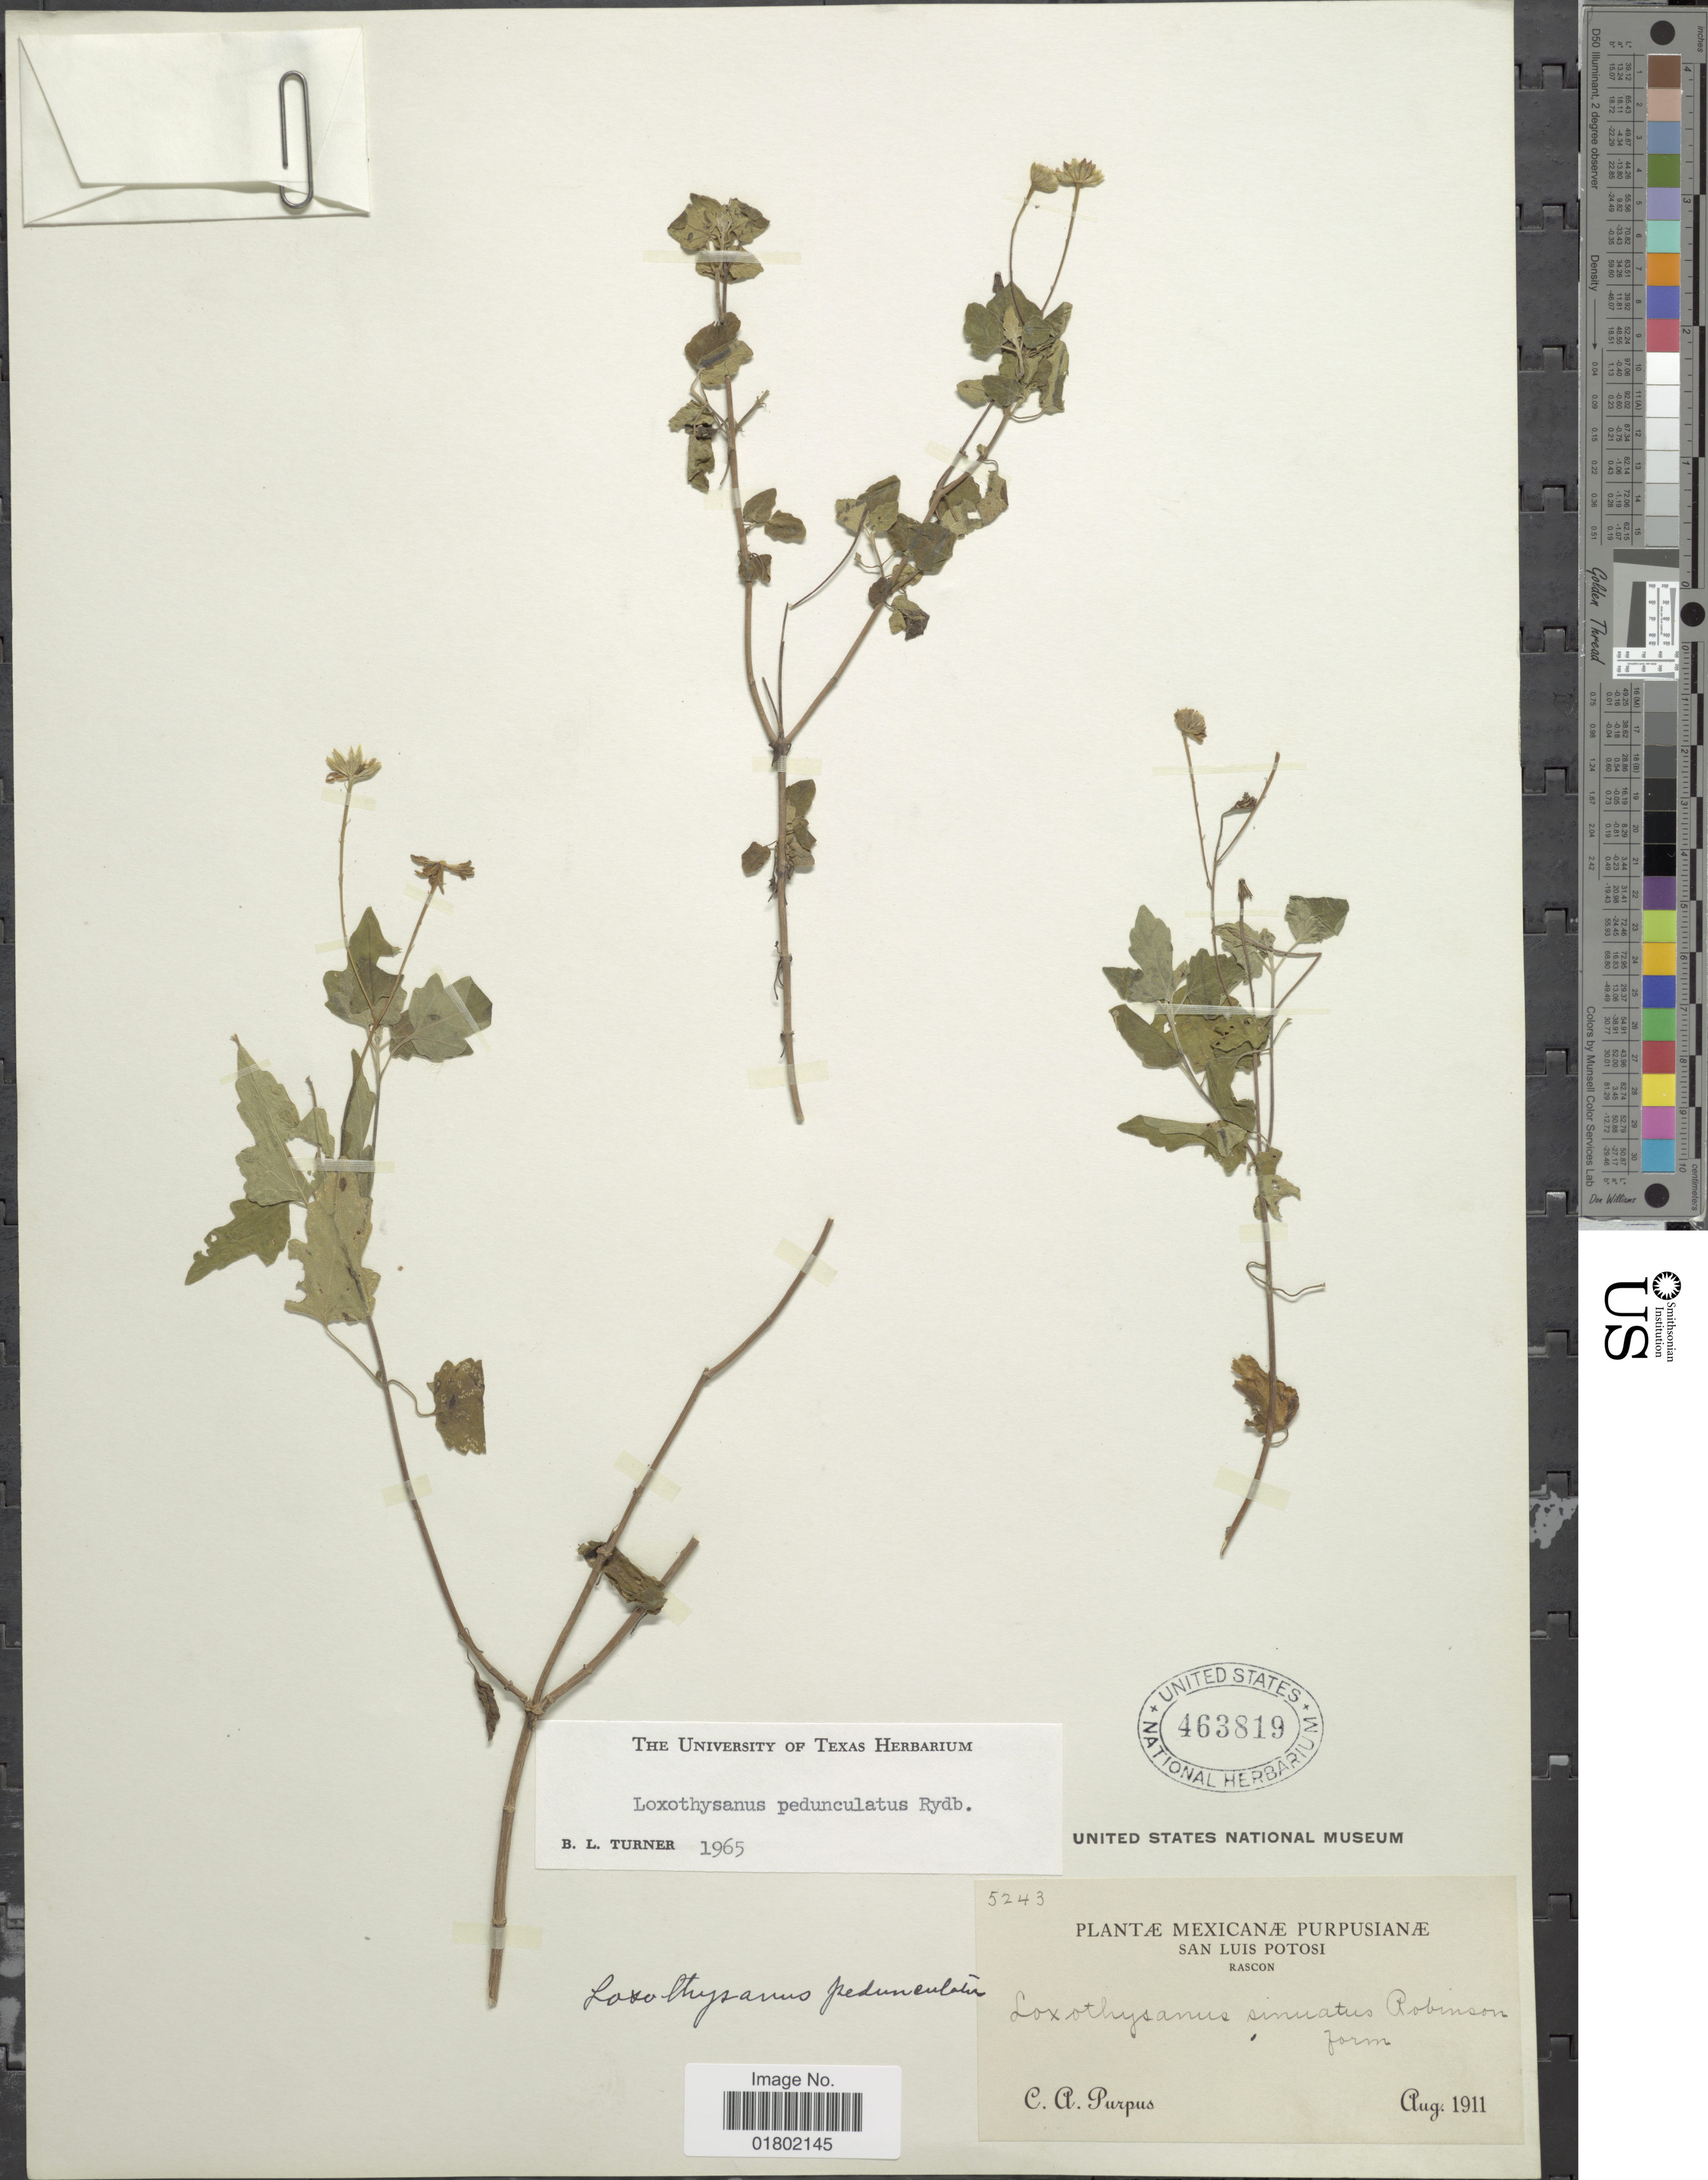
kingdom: Plantae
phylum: Tracheophyta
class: Magnoliopsida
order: Asterales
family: Asteraceae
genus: Loxothysanus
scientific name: Loxothysanus pedunculatus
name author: Rydb.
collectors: C. A. Purpus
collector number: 5243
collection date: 1911-08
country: Mexico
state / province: San Luis Potosí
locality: Mexicanae Purpusianae, Rascon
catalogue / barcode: US 463819